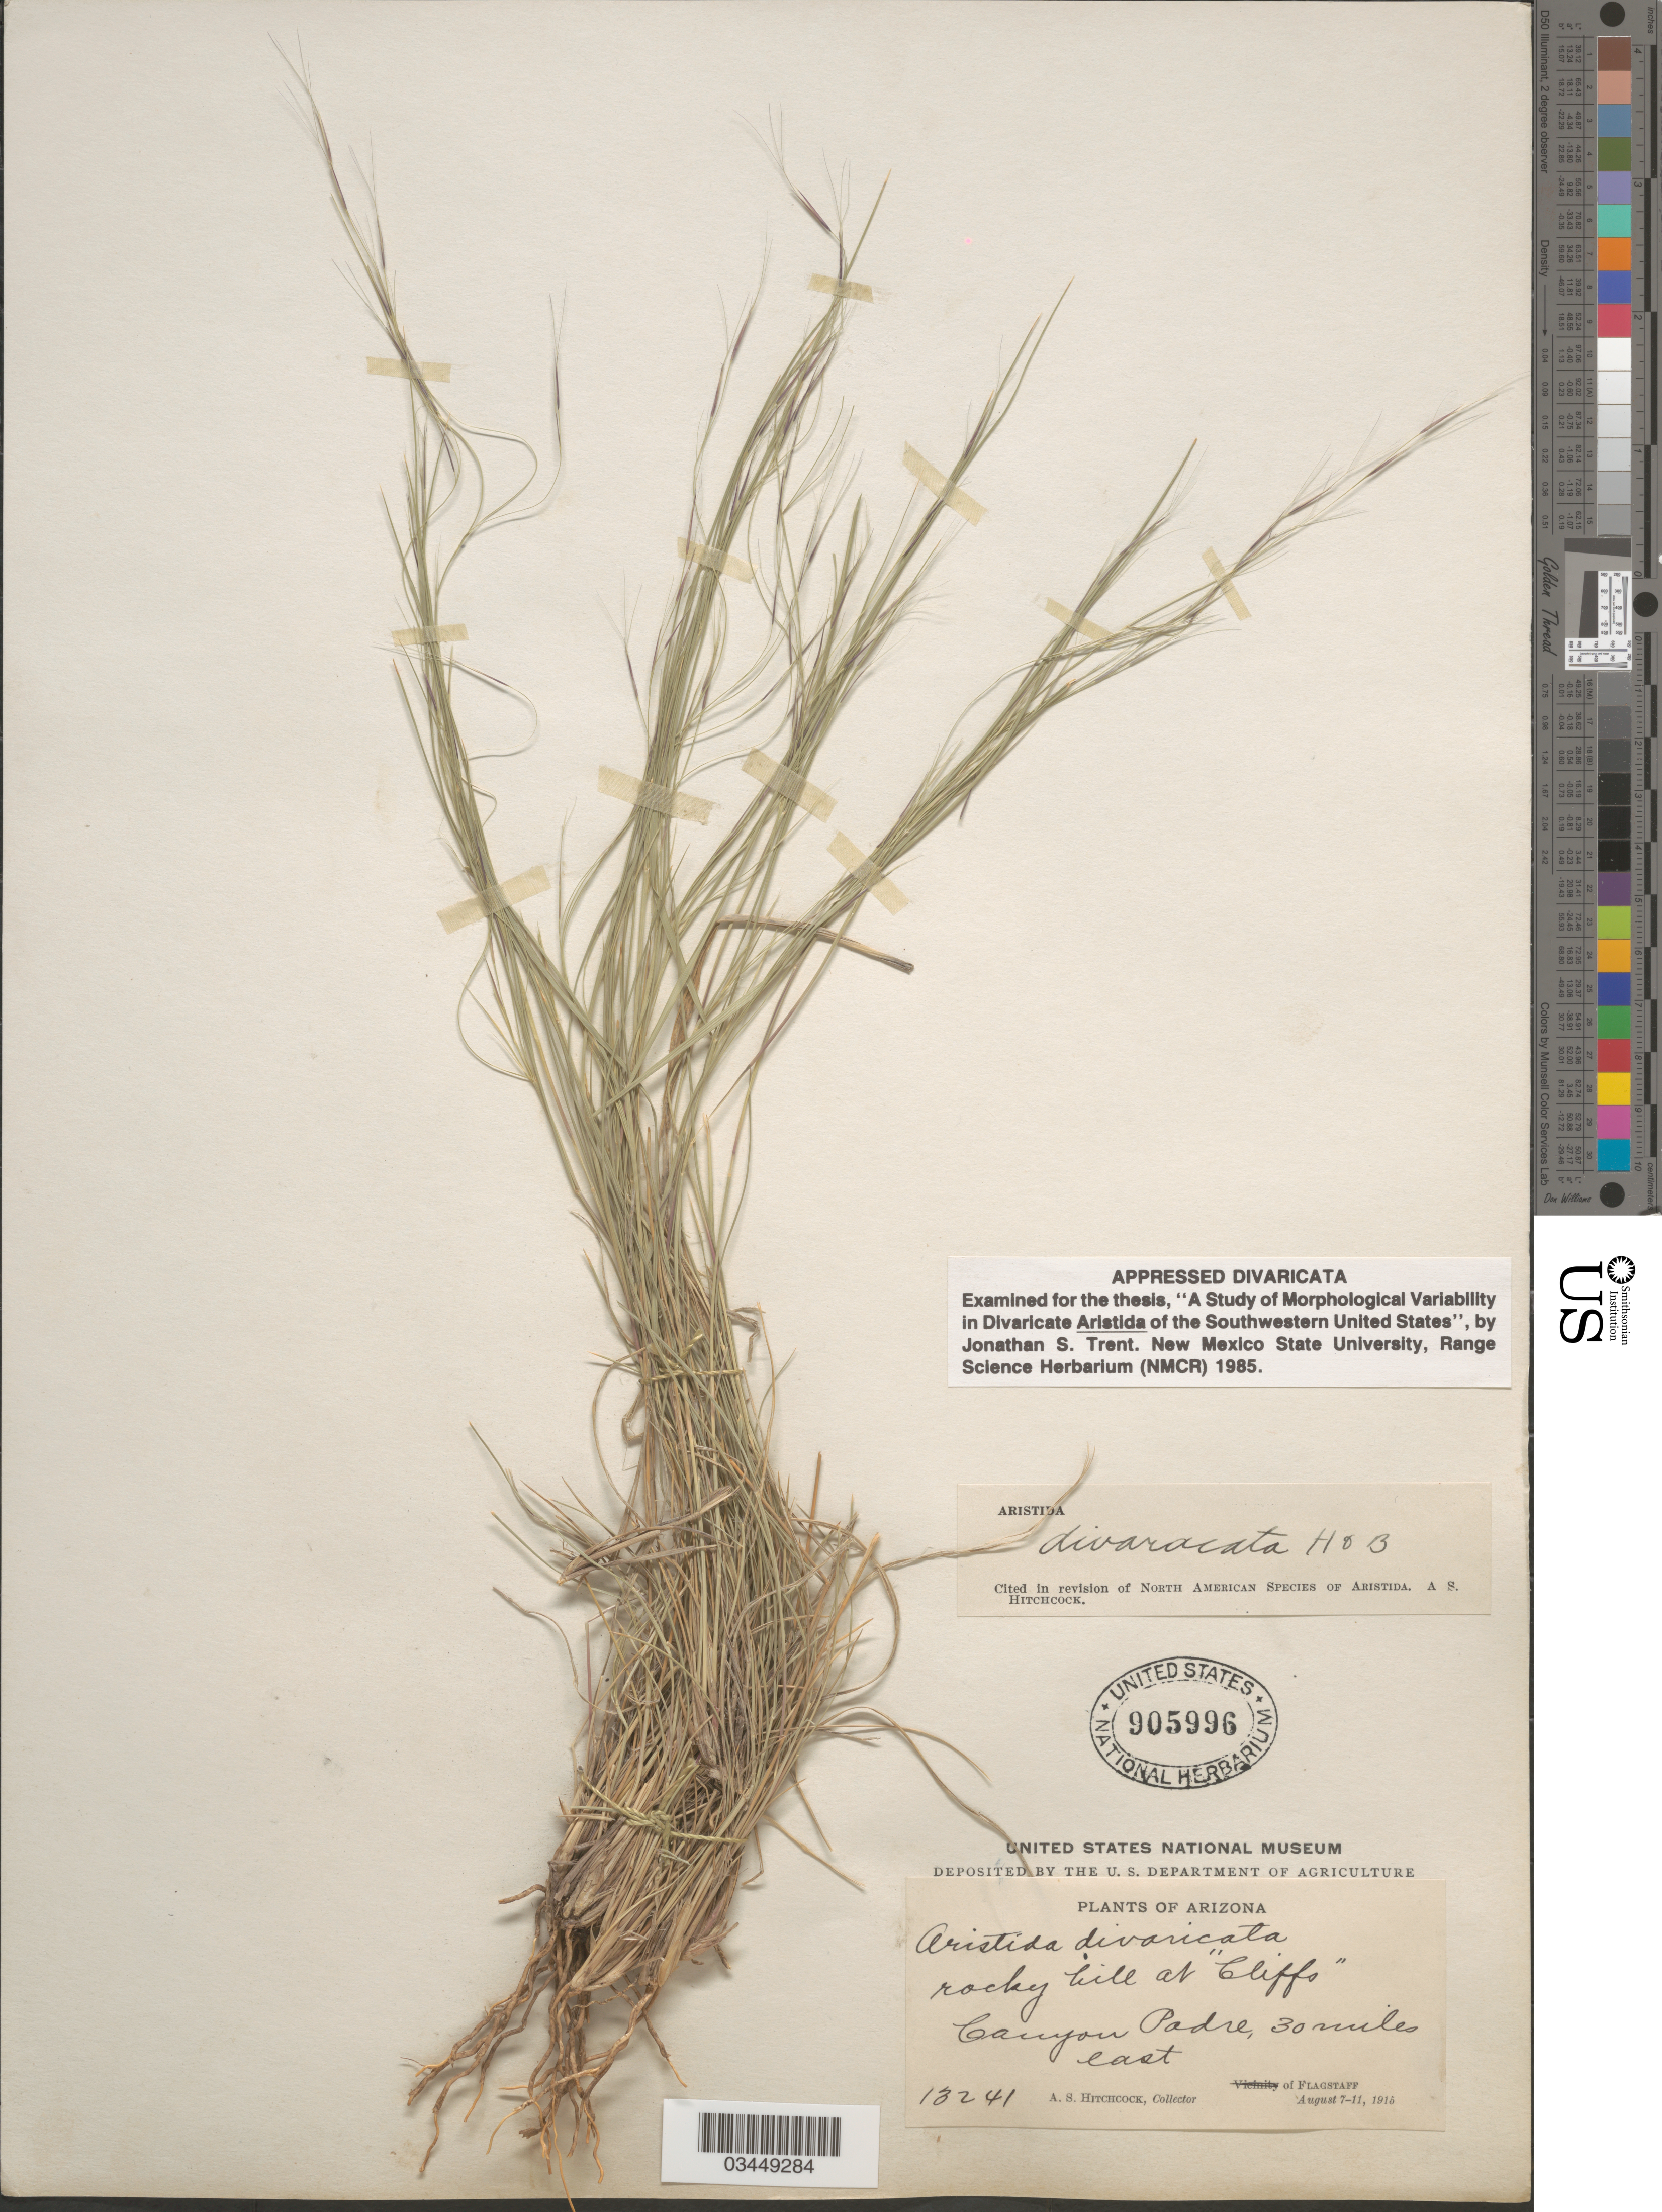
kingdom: Plantae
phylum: Tracheophyta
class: Liliopsida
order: Poales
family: Poaceae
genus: Aristida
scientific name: Aristida divaricata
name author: Humb. & Bonpl. ex Willd.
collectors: A. S. Hitchcock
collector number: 13241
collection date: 1915-08-07/1915-08-11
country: United States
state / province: Arizona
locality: Rocky hill at "cliffs". Canyon Padre, 30 miles east of Flagstaff.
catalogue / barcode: US 905996